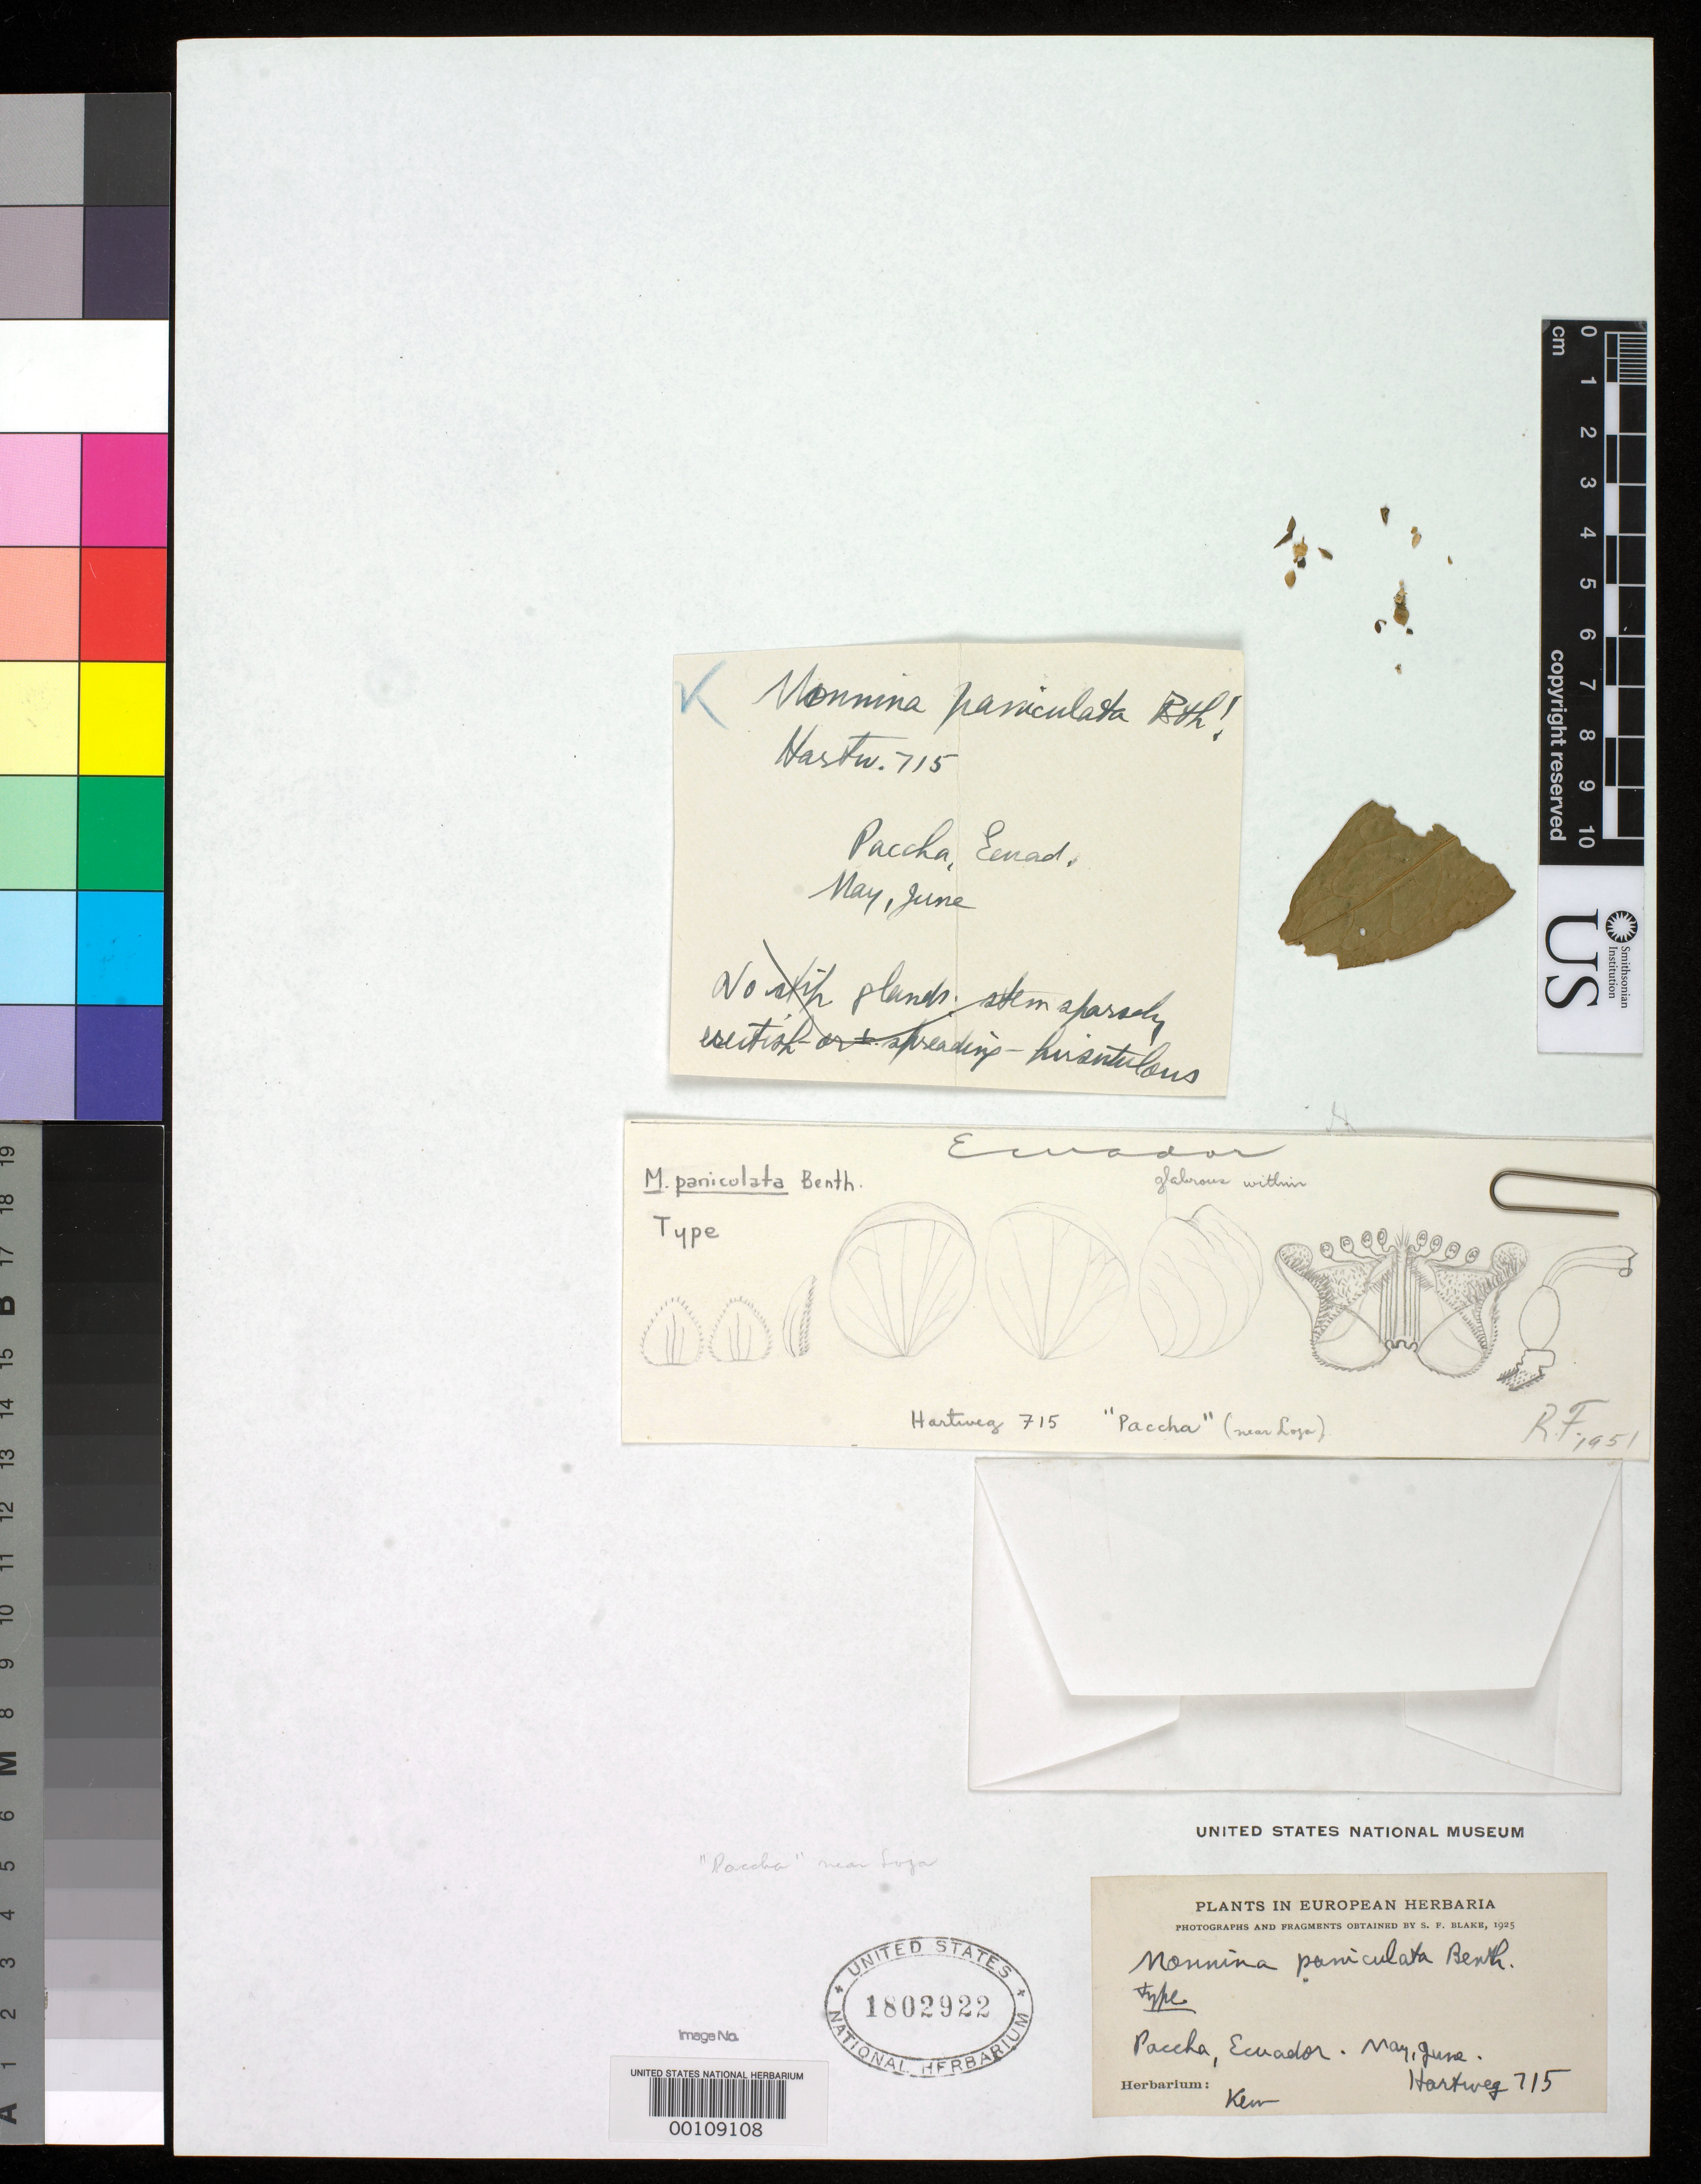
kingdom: Plantae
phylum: Tracheophyta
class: Magnoliopsida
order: Fabales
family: Polygalaceae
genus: Monnina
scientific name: Monnina paniculata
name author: Benth.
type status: Type Fragment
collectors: K. Hartweg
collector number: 715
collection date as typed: May ---- to -- Jun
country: Ecuador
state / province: El Oro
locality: Paccha, near Loja.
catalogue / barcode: US 1802922